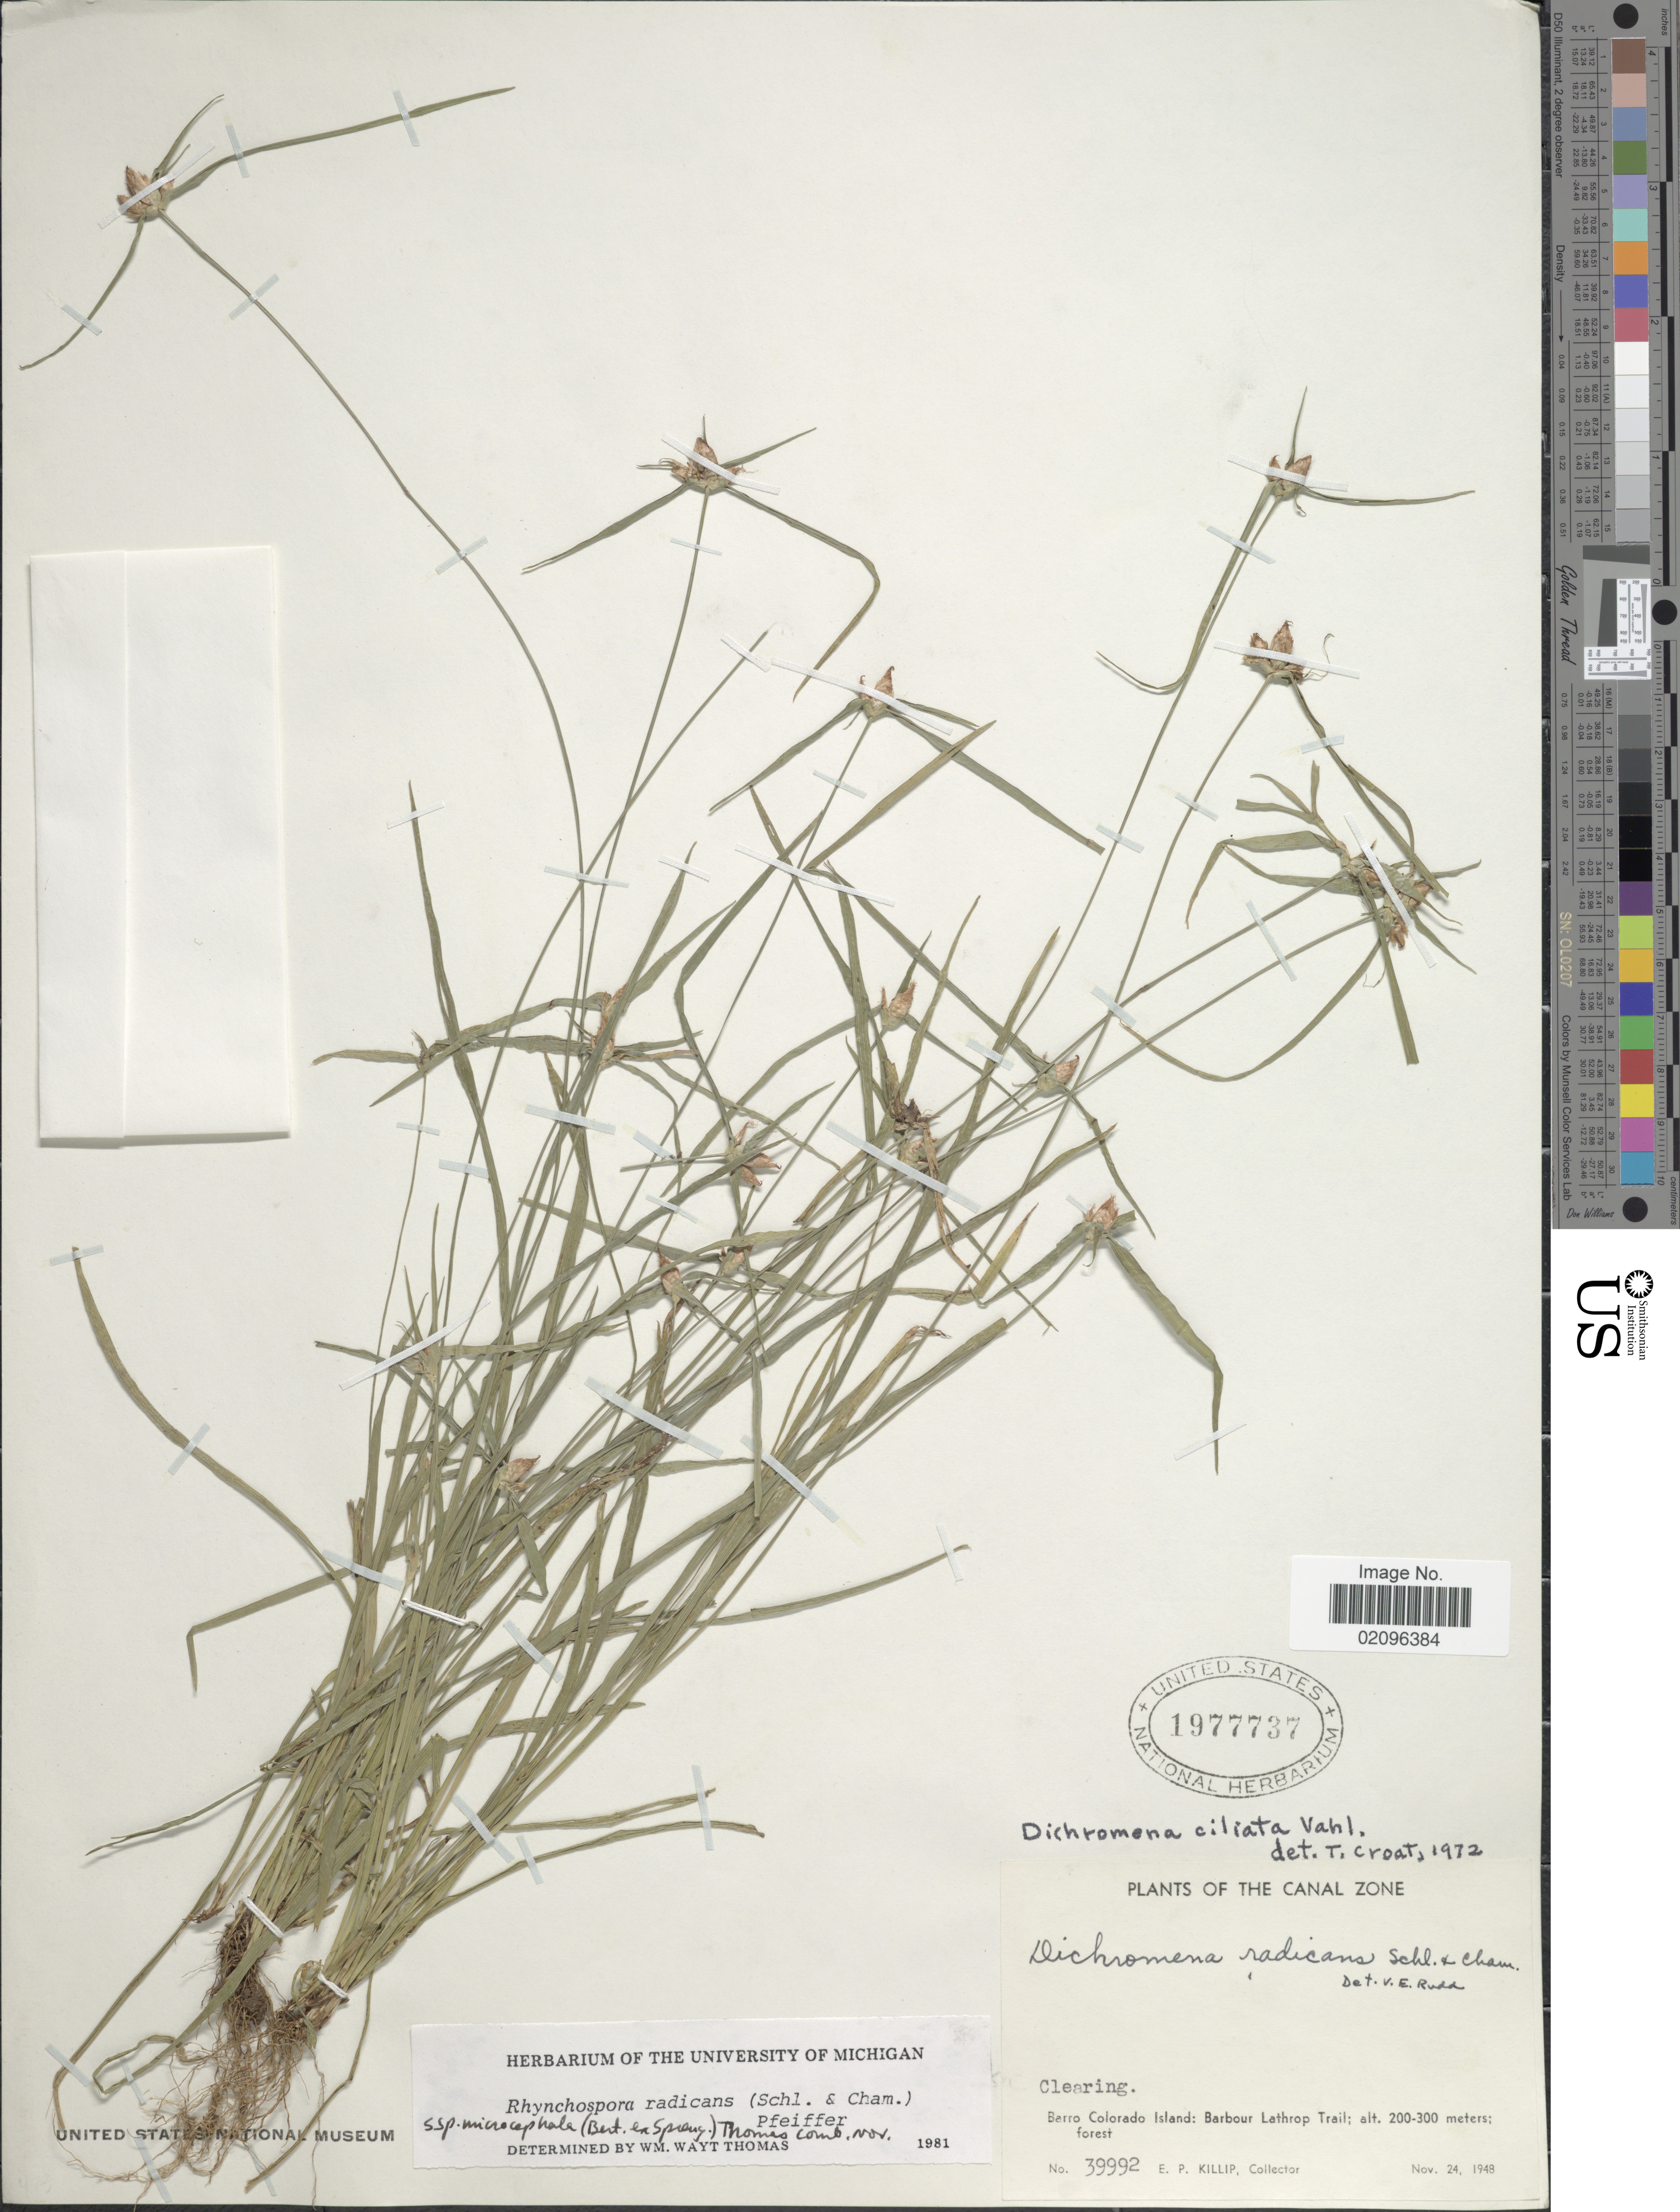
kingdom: Plantae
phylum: Tracheophyta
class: Liliopsida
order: Poales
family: Cyperaceae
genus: Rhynchospora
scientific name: Rhynchospora radicans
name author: (Schltdl. & Cham.) H. Pfeiff.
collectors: E. P. Killip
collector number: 39992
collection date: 1948-11-24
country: Panama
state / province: Panamá Oeste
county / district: Canal Zone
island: Barro Colorado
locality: Canal Zone. Clearing, Barro Colorado Island: Barbour Lathrop Trail.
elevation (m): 200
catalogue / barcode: US 1977737